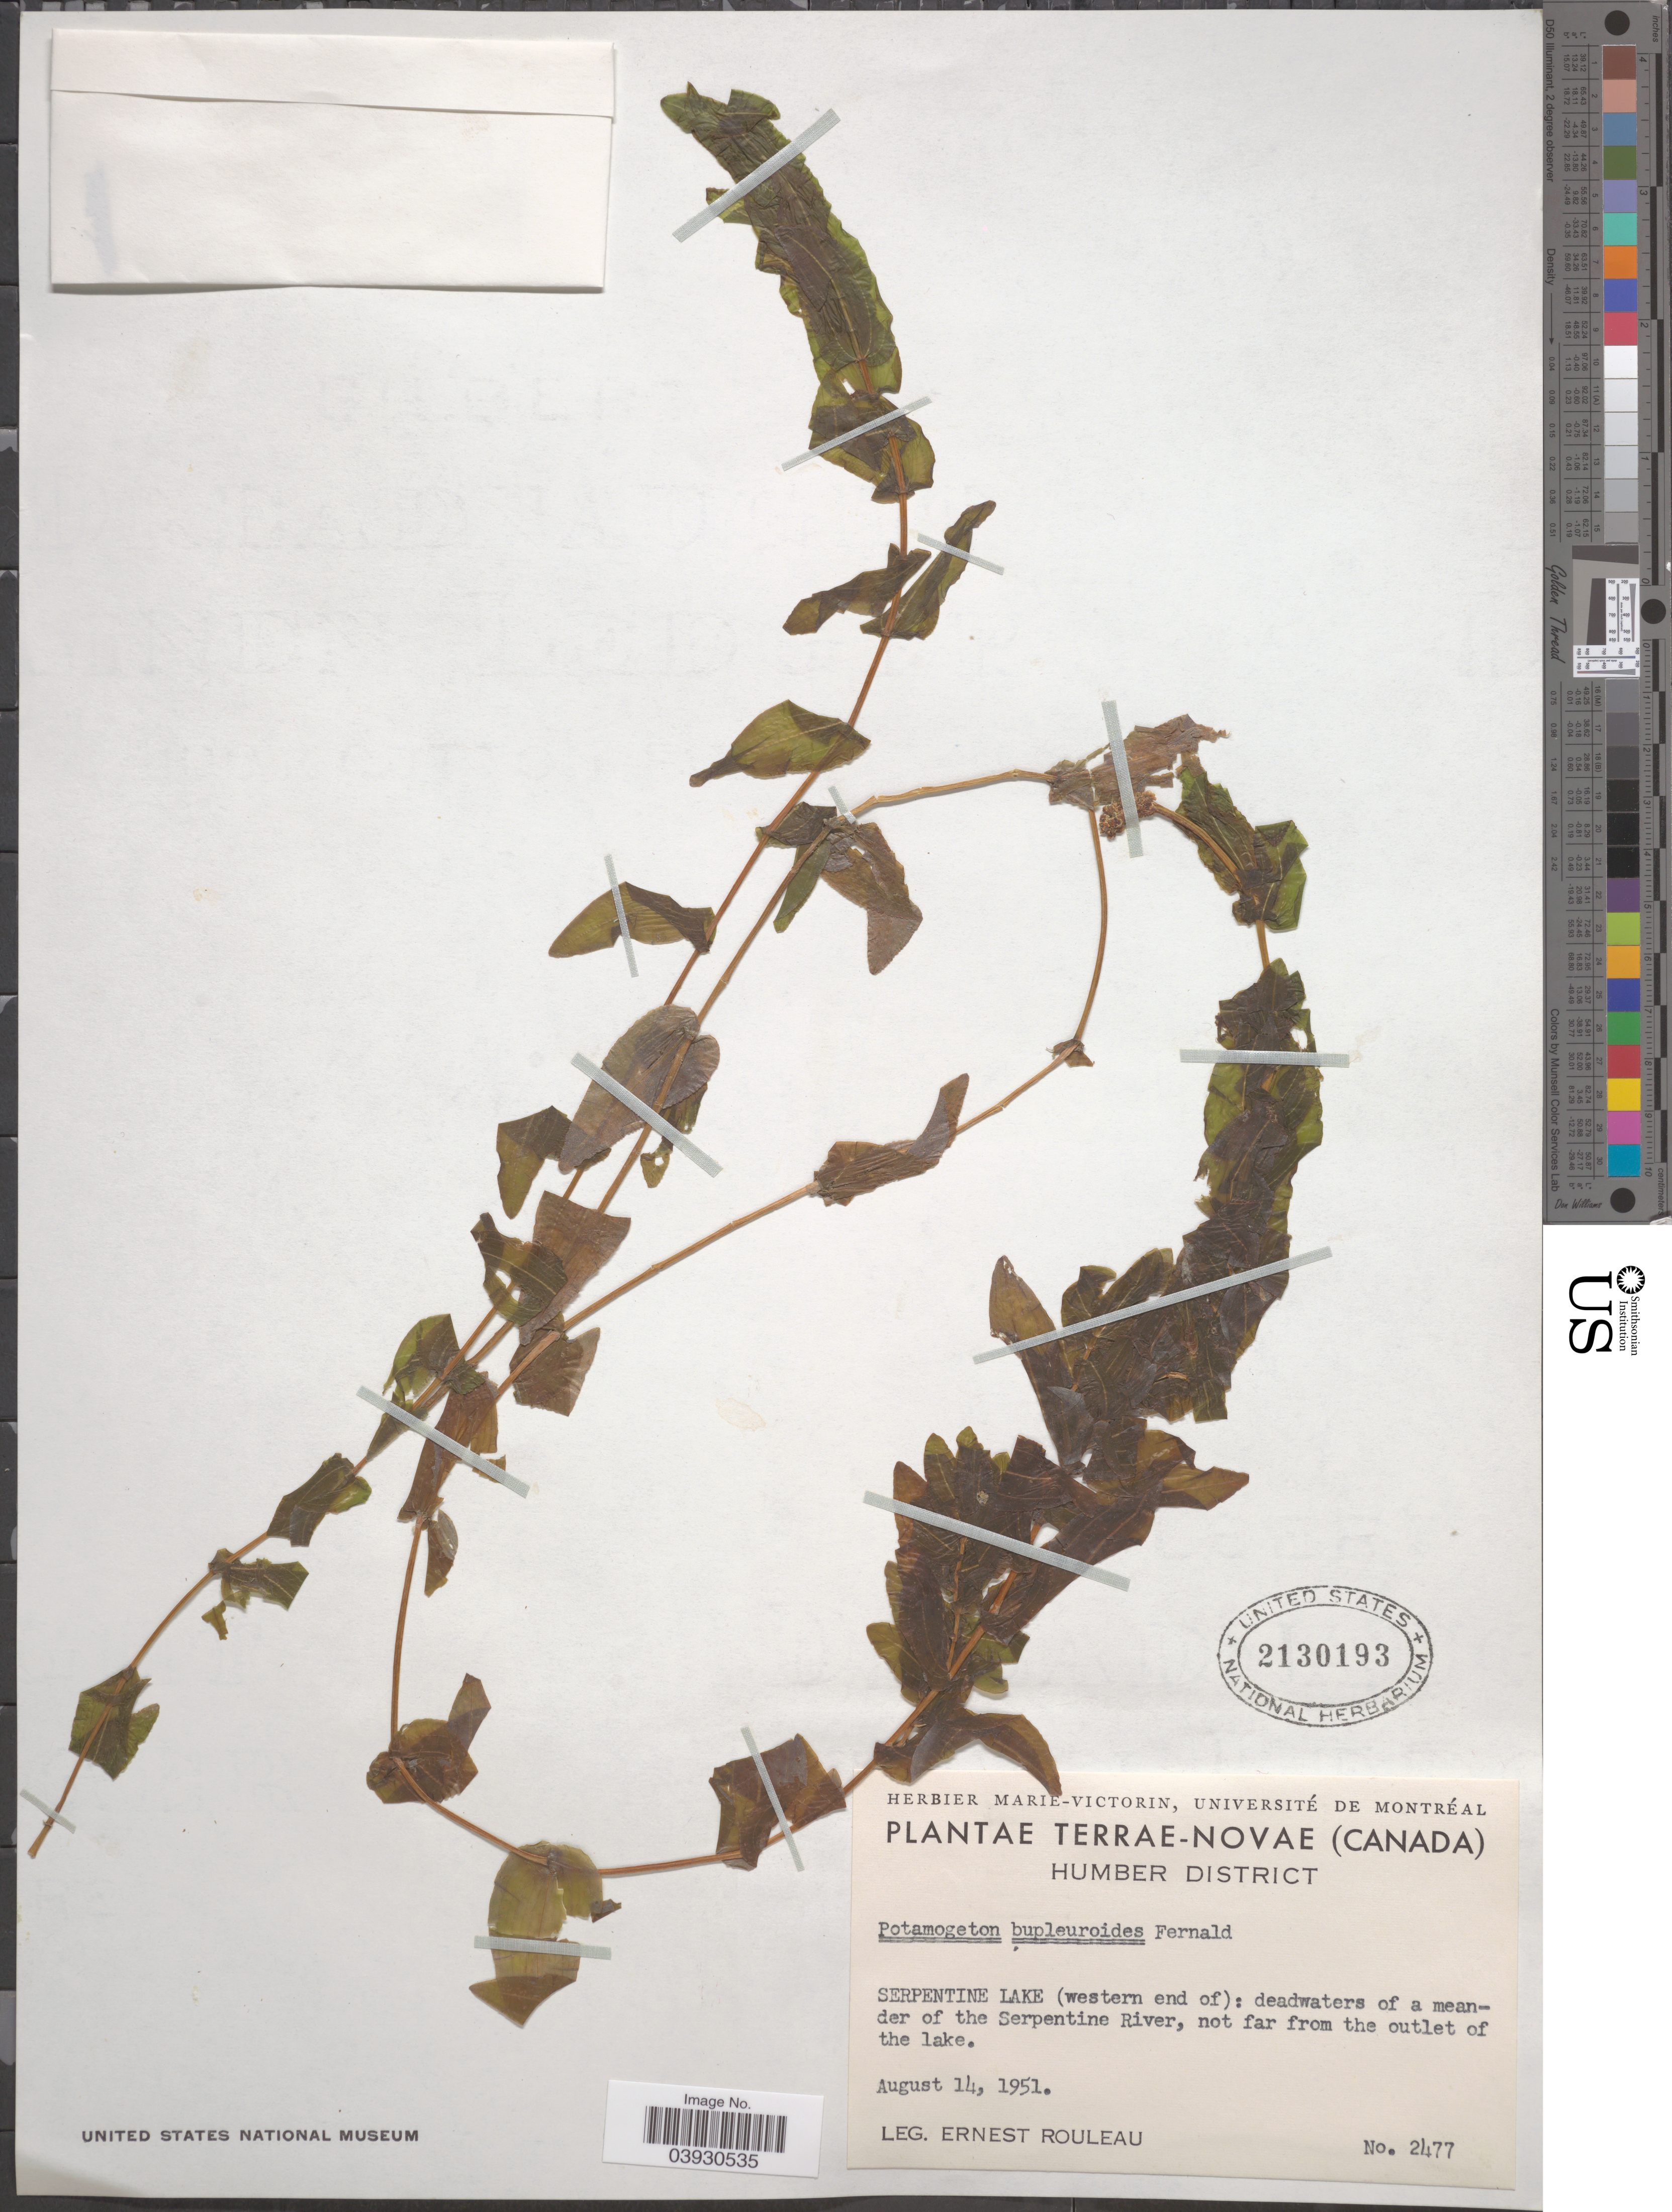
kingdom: Plantae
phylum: Tracheophyta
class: Liliopsida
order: Alismatales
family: Potamogetonaceae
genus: Potamogeton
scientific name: Potamogeton perfoliatus var. bupleuroides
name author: (Fernald) Farw.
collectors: J. Rouleau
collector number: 2477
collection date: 1951-08-14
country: Canada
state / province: Newfoundland and Labrador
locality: Terrae-Novae. Humber District. Serpentine Lake (western end of): deadwaters of a meander of the Serpentine River, not far from the outlet of the lake.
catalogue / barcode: US 2130193